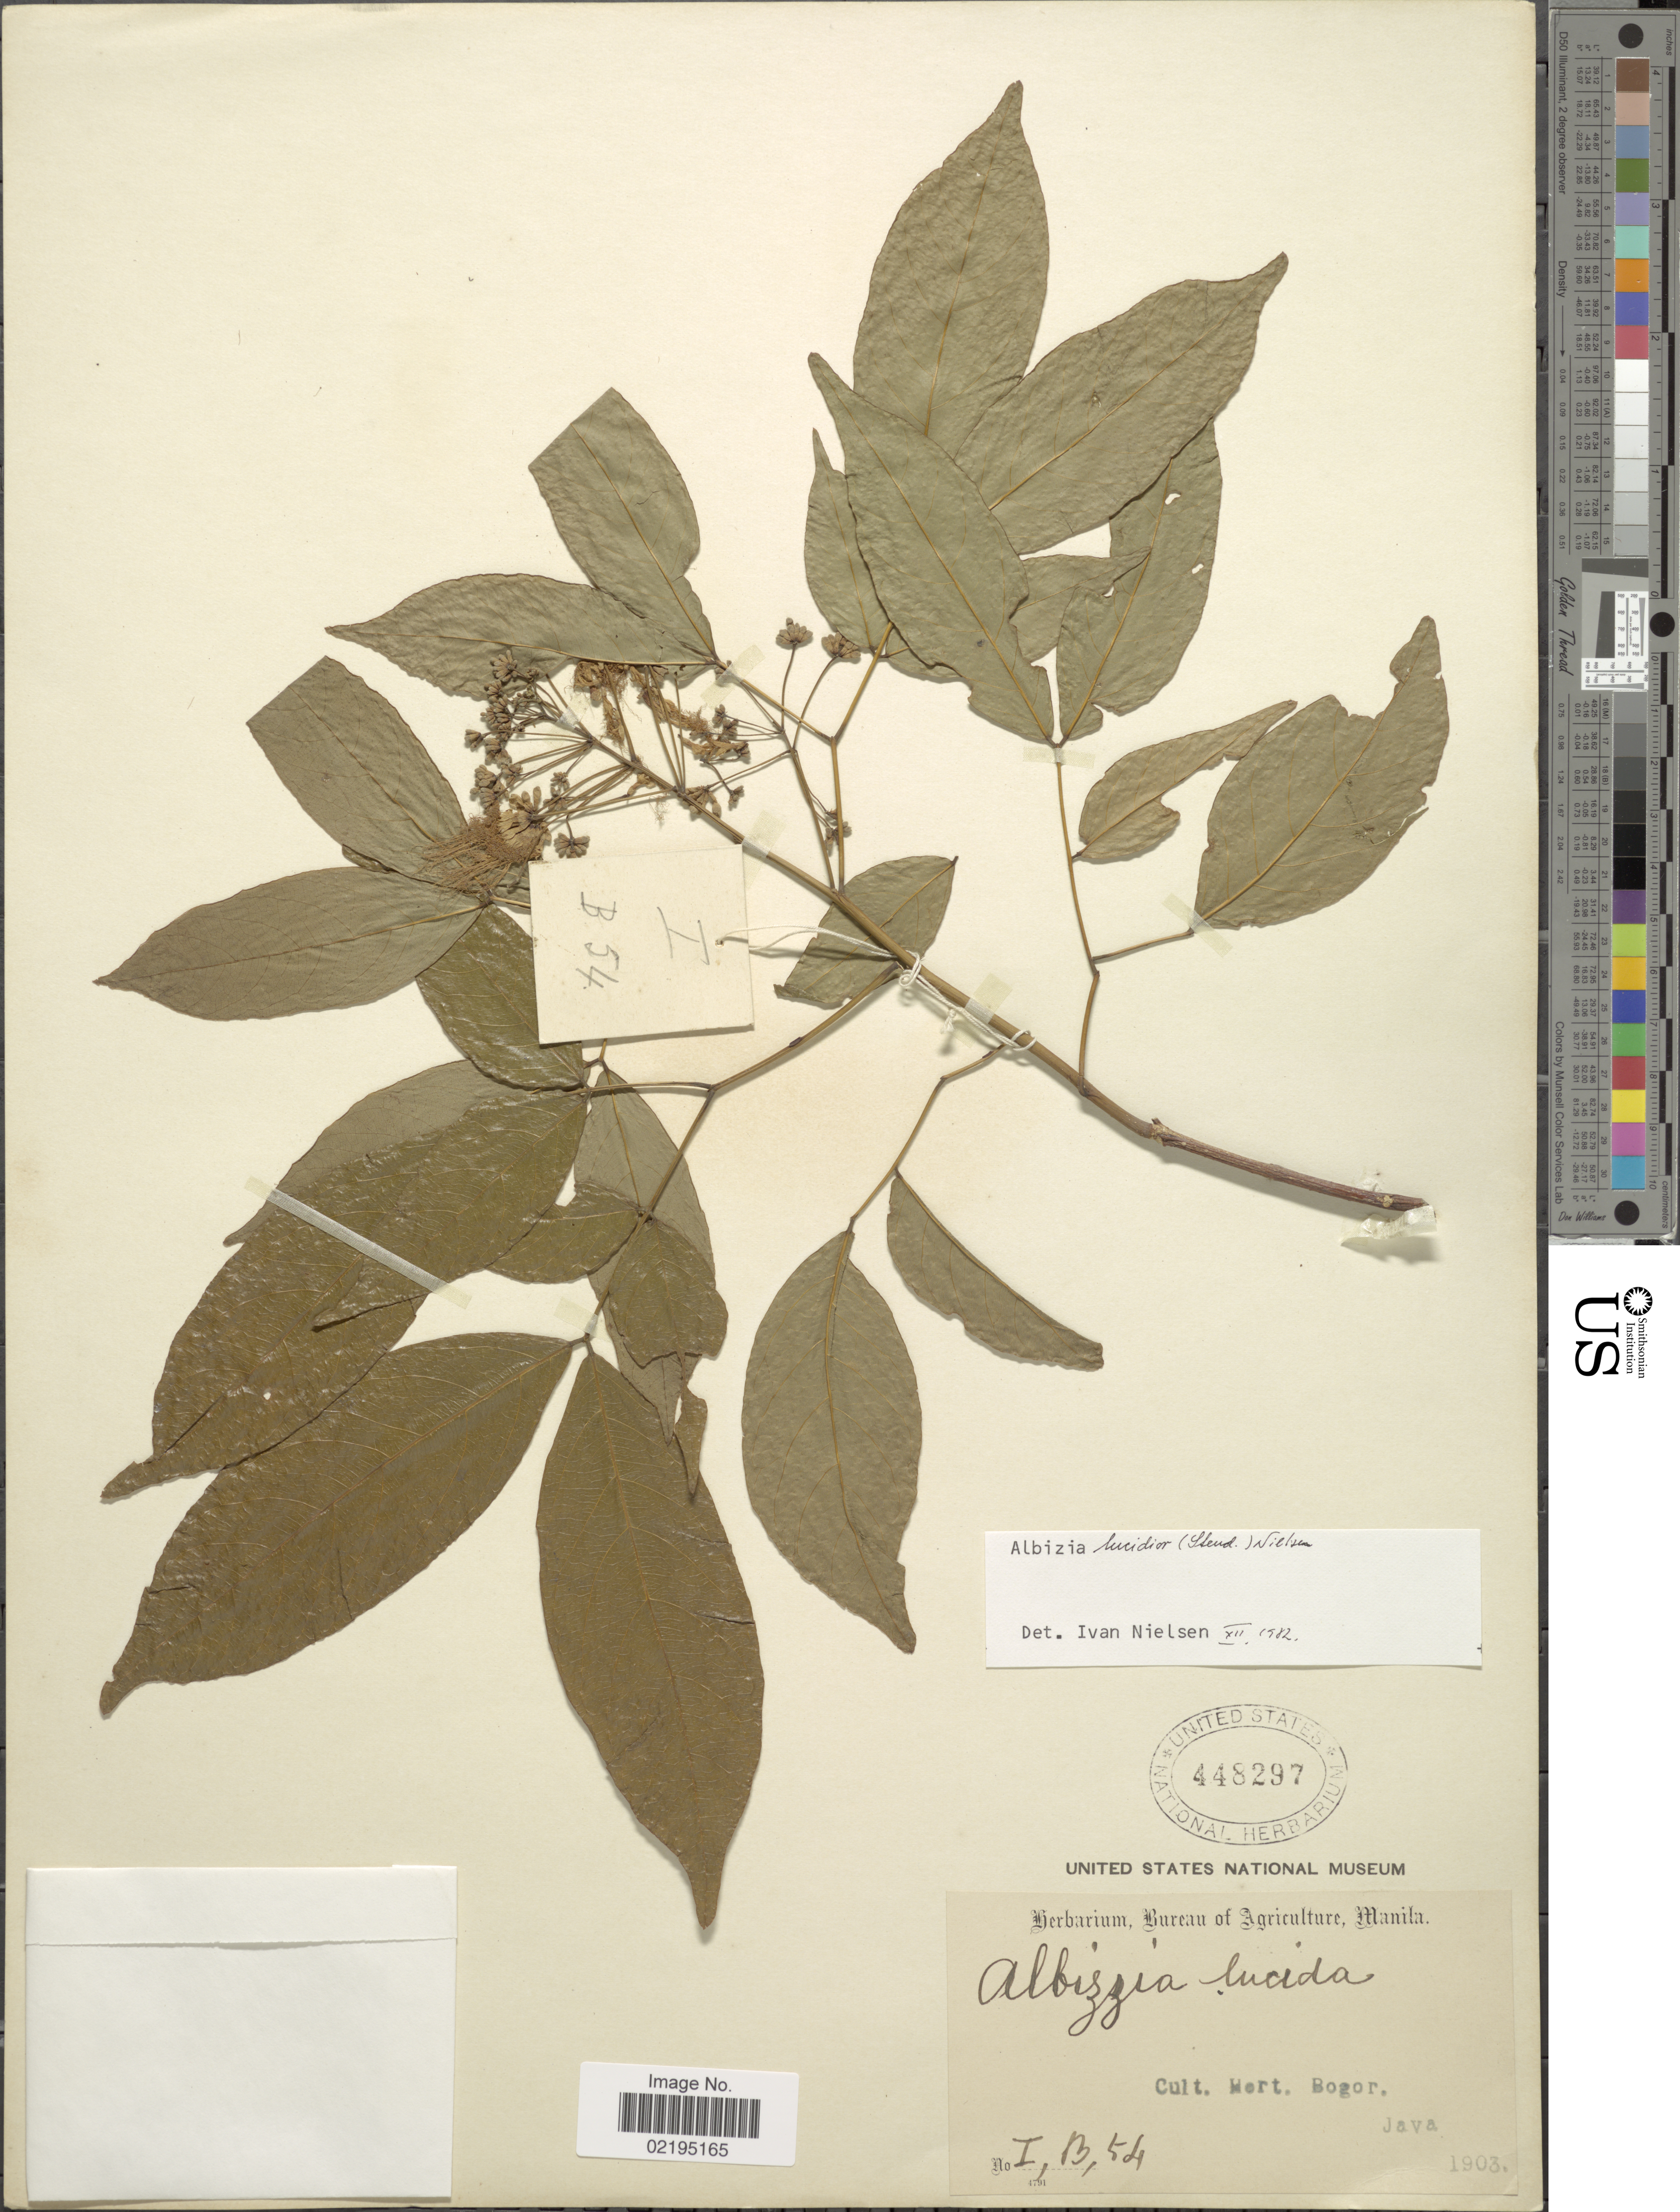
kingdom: Plantae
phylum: Tracheophyta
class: Magnoliopsida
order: Fabales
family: Fabaceae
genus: Albizia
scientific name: Albizia lucidior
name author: (Steud.) H. Hara ex I.C. Nielsen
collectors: ex Herb. Bur. Agric. Manila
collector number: I, B, 54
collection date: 1903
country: Indonesia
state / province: Java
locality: Cult. Hort. Bogor.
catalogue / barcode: US 448297